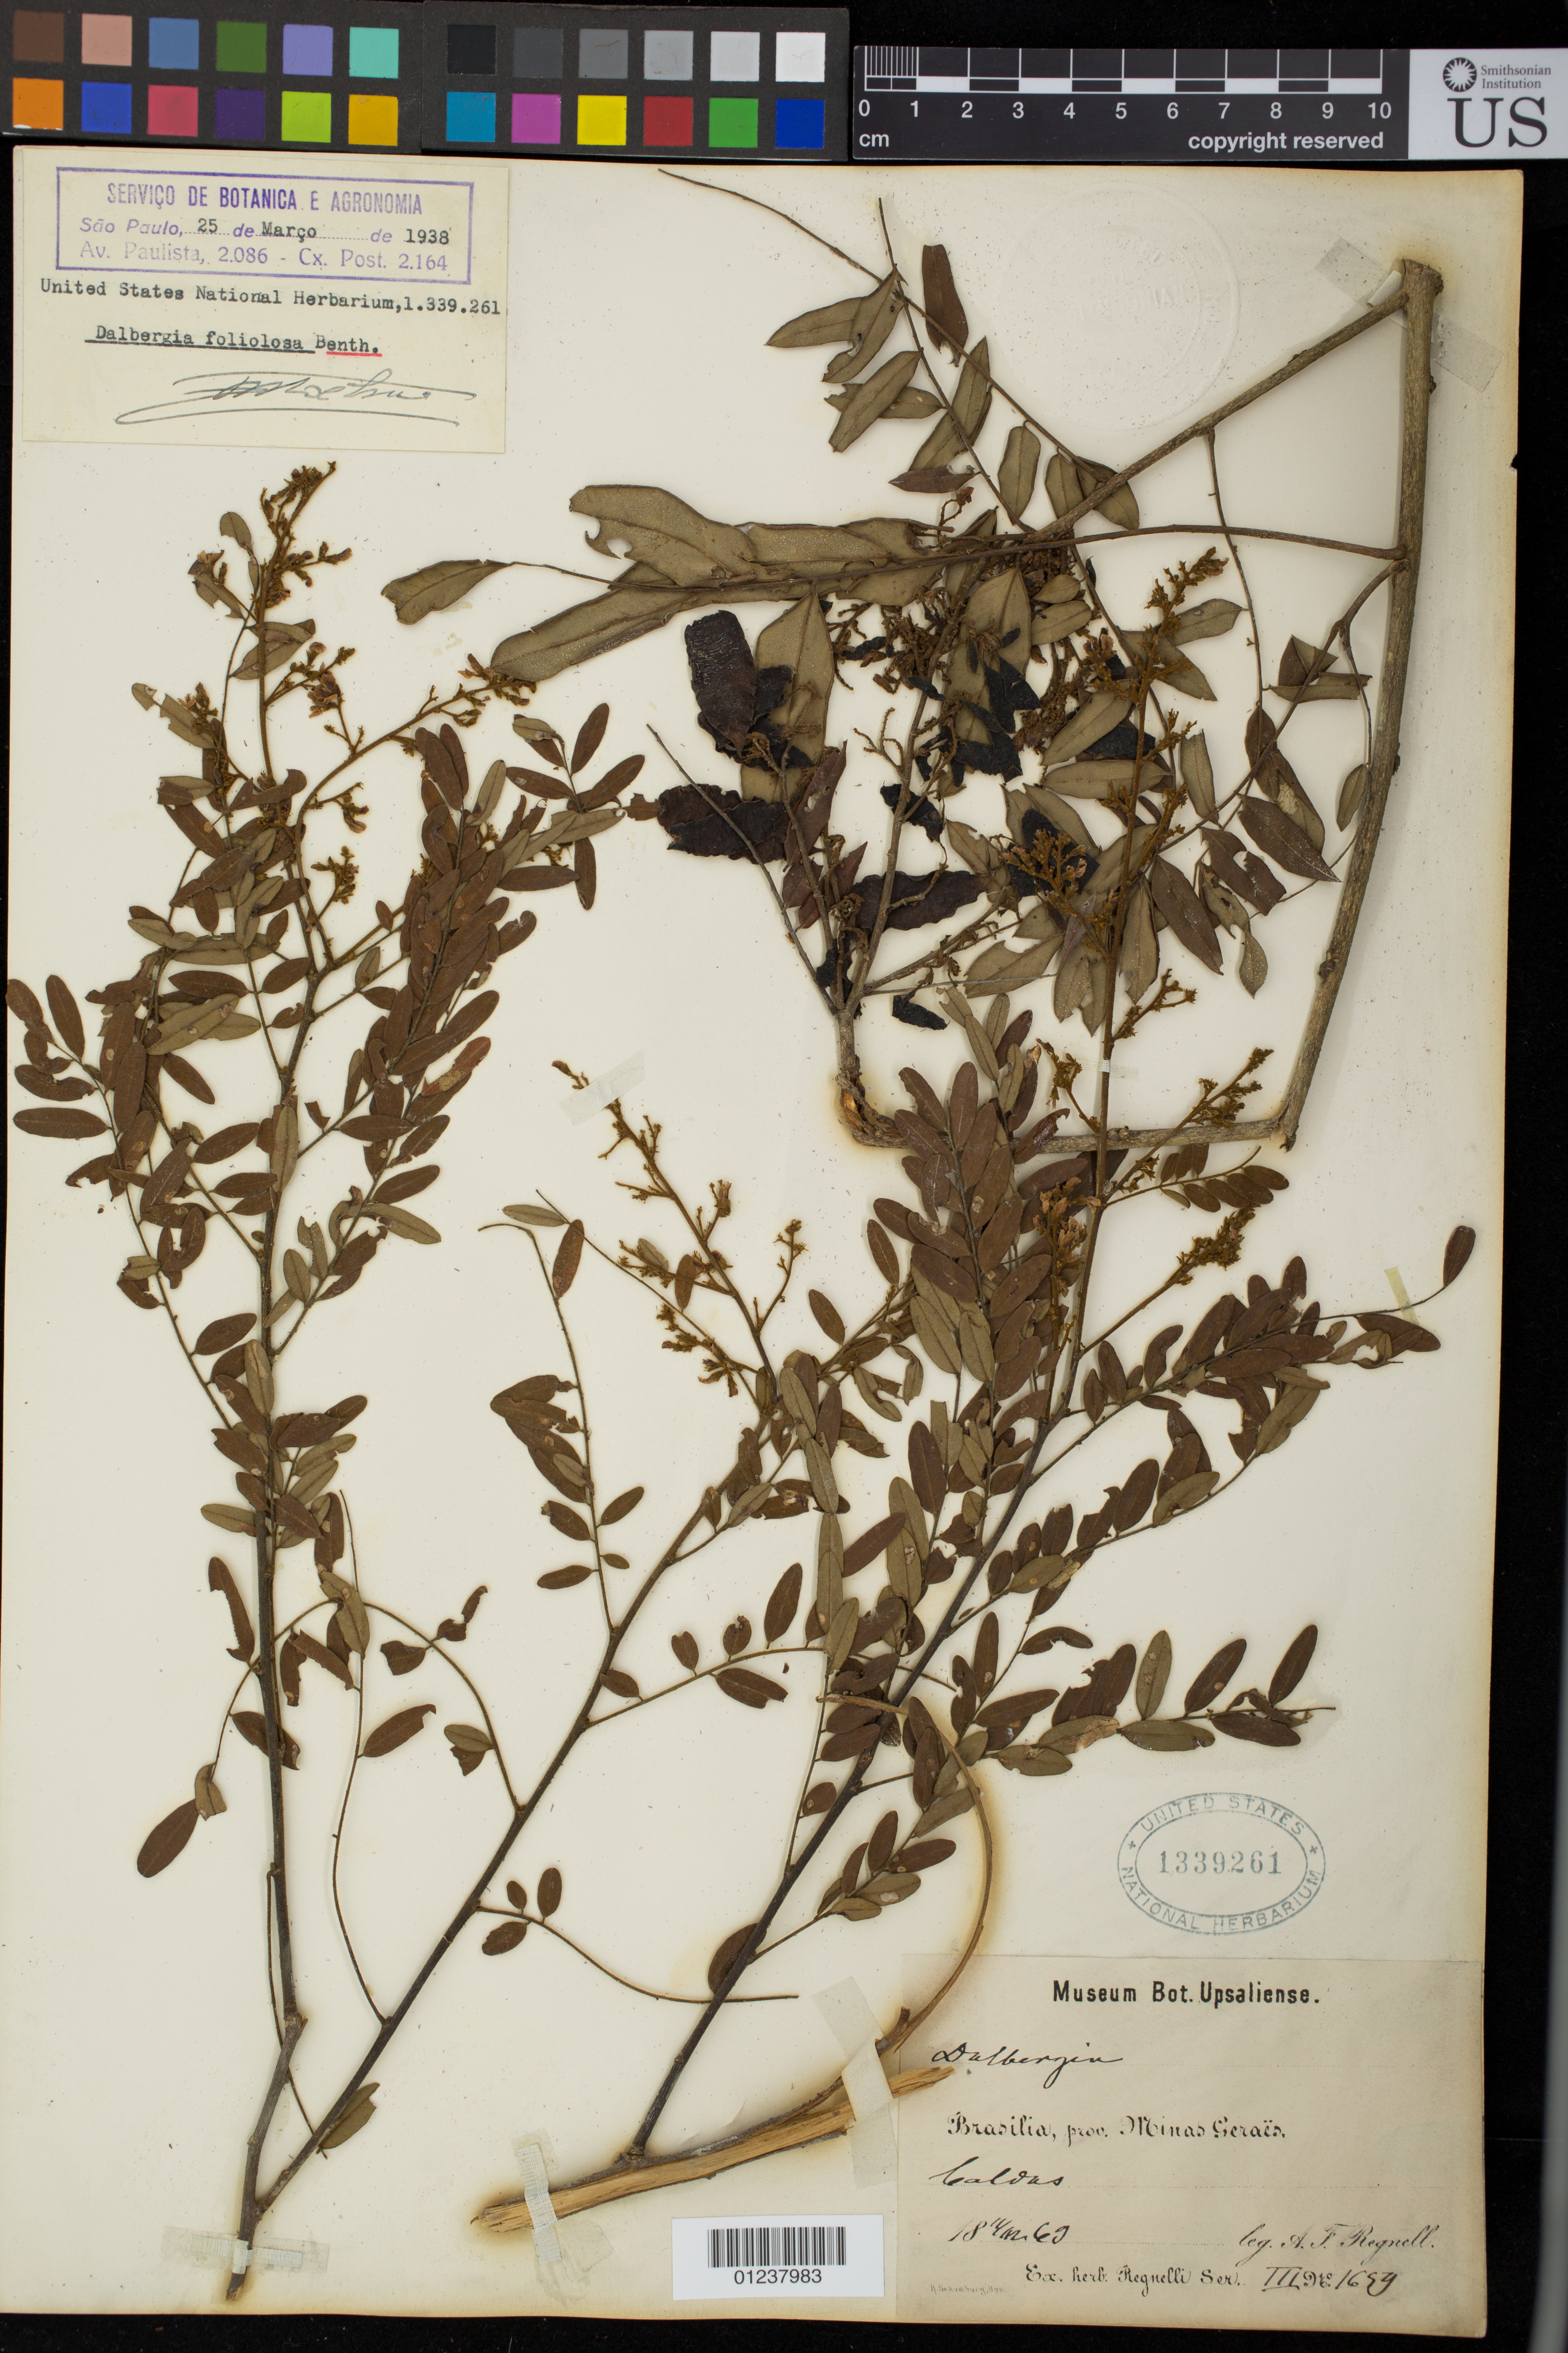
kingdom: Plantae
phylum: Tracheophyta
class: Magnoliopsida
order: Fabales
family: Fabaceae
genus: Dalbergia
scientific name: Dalbergia foliosa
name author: (Benth.) A.M. Carvalho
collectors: A. F. Regnell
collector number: III 1659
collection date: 1869-12-11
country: Brazil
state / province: Minas Gerais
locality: Brasilia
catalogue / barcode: US 1339261